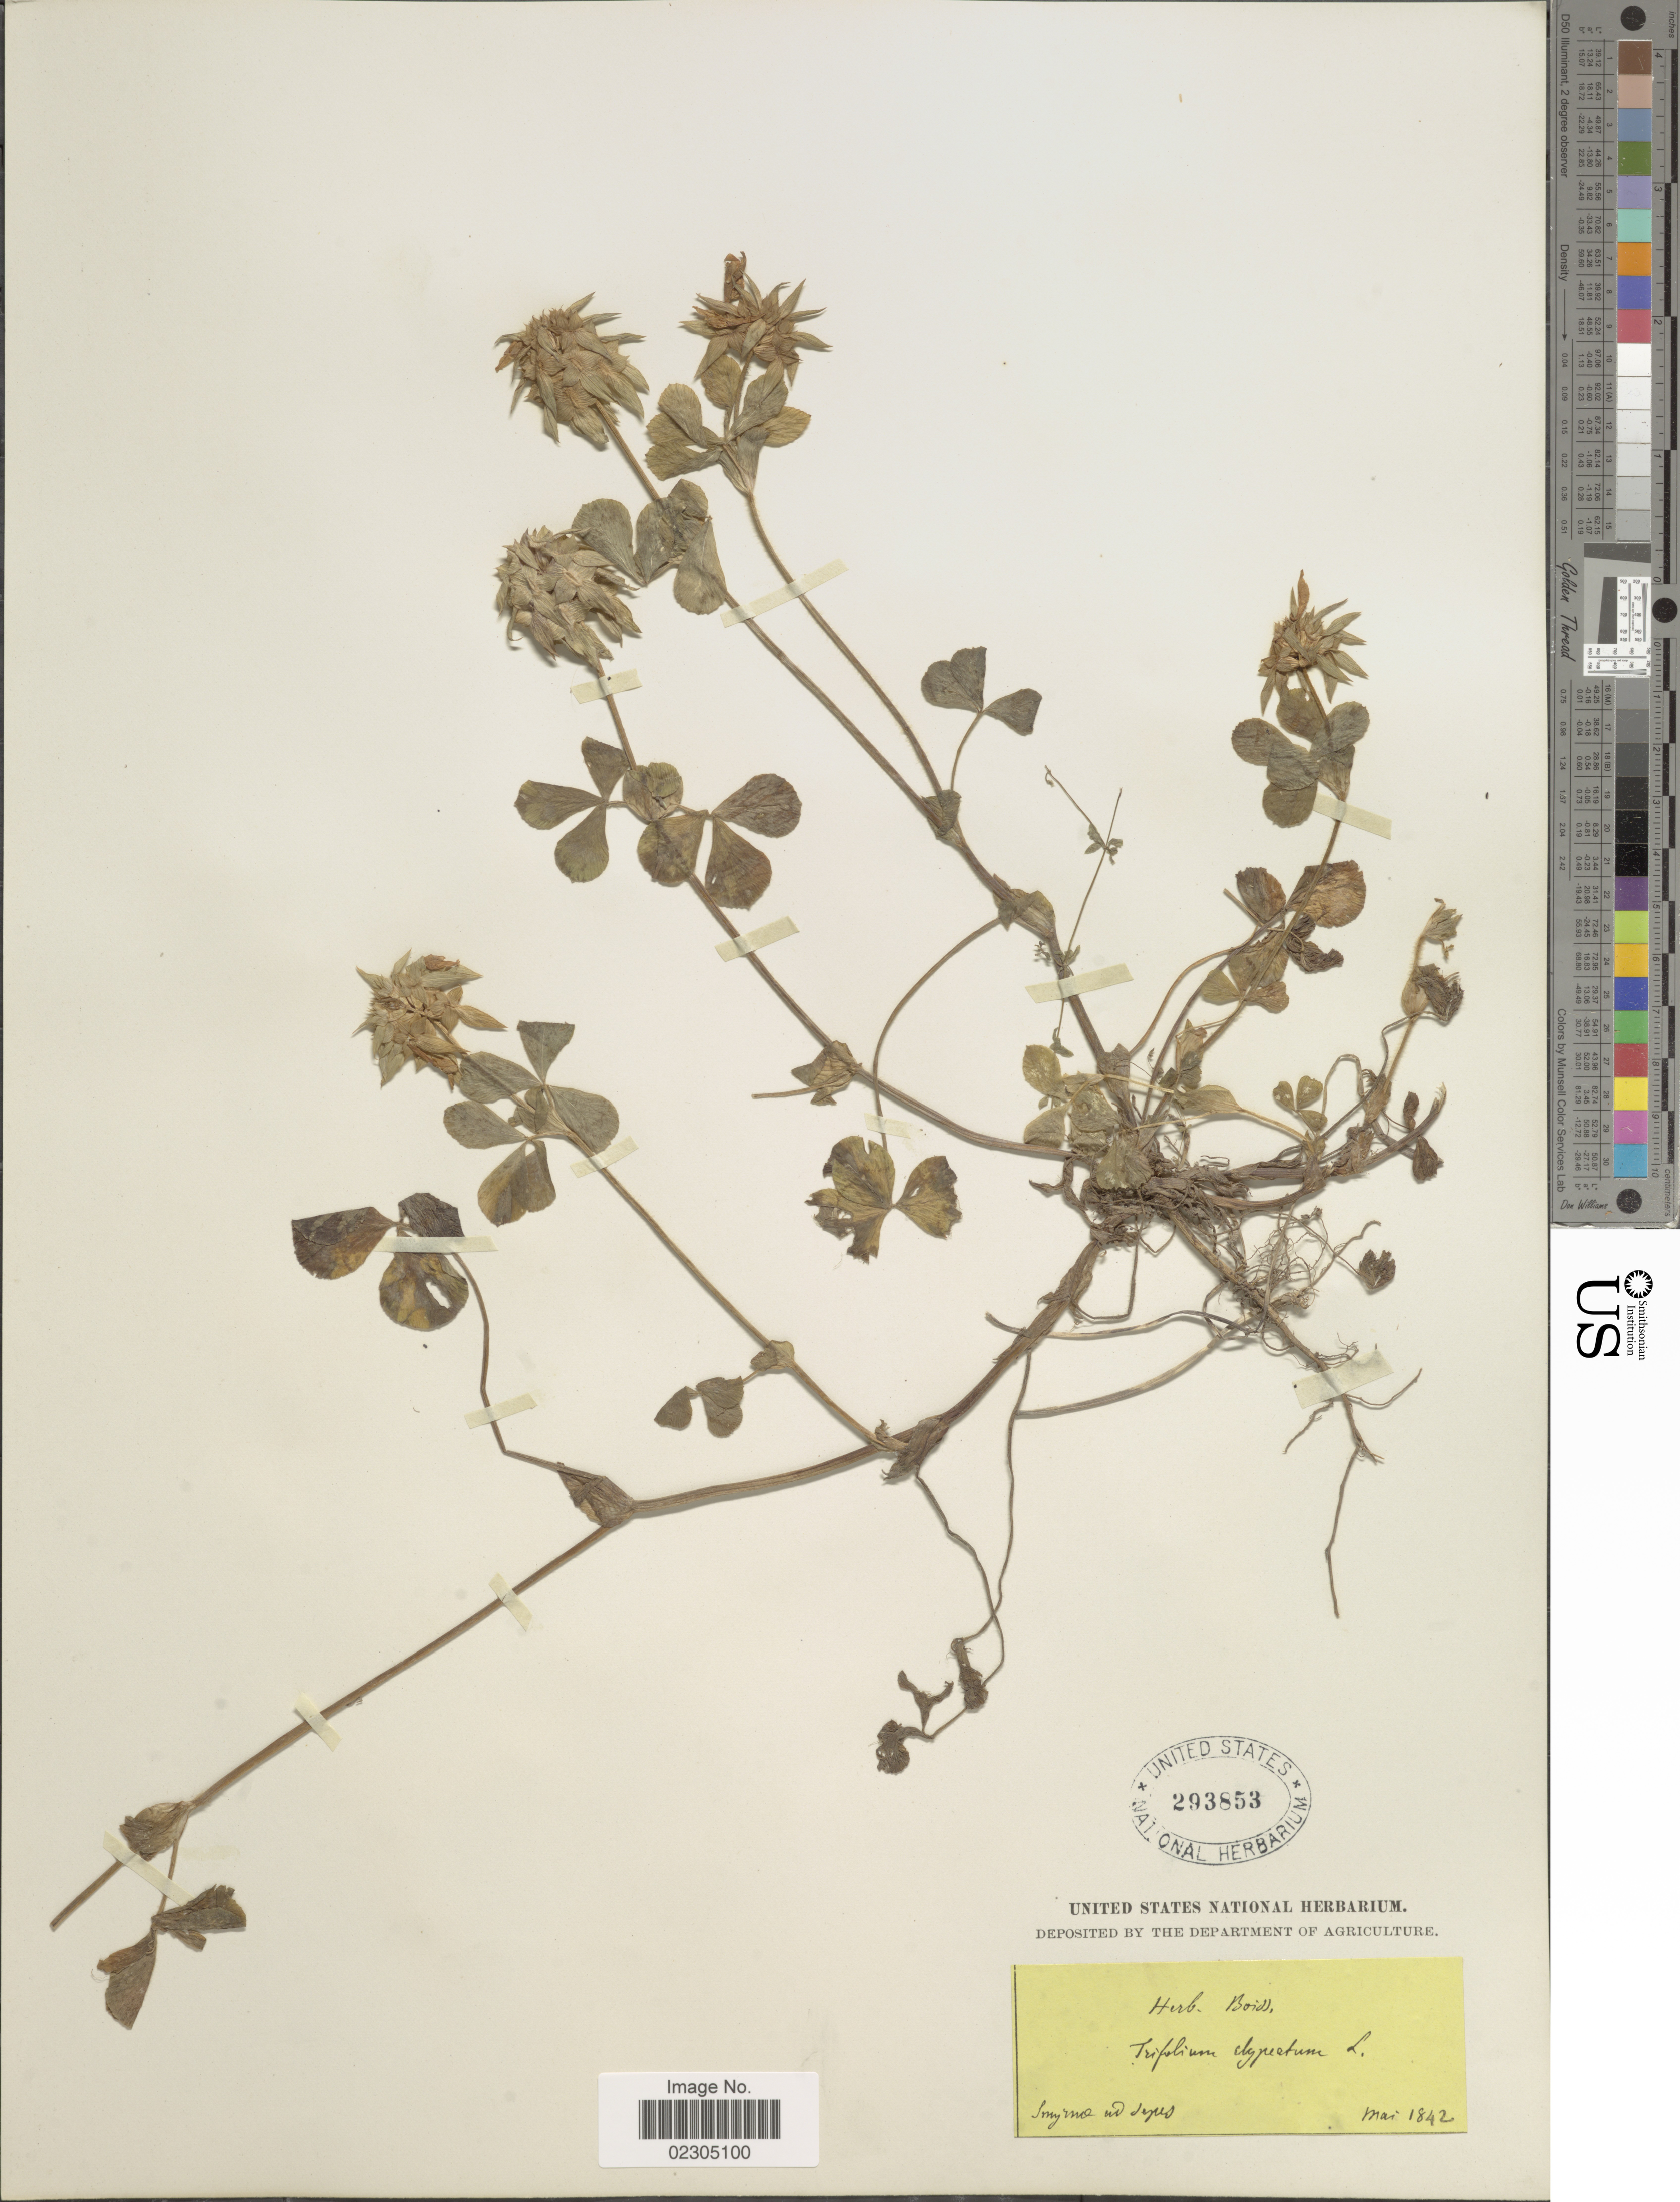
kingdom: Plantae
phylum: Tracheophyta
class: Magnoliopsida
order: Fabales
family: Fabaceae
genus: Trifolium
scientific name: Trifolium clypeatum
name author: L.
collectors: Ex herb. Boiss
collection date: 1842-05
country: Turkey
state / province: Izmir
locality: Smyrne en Jepes [interpreted]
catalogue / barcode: US 293853